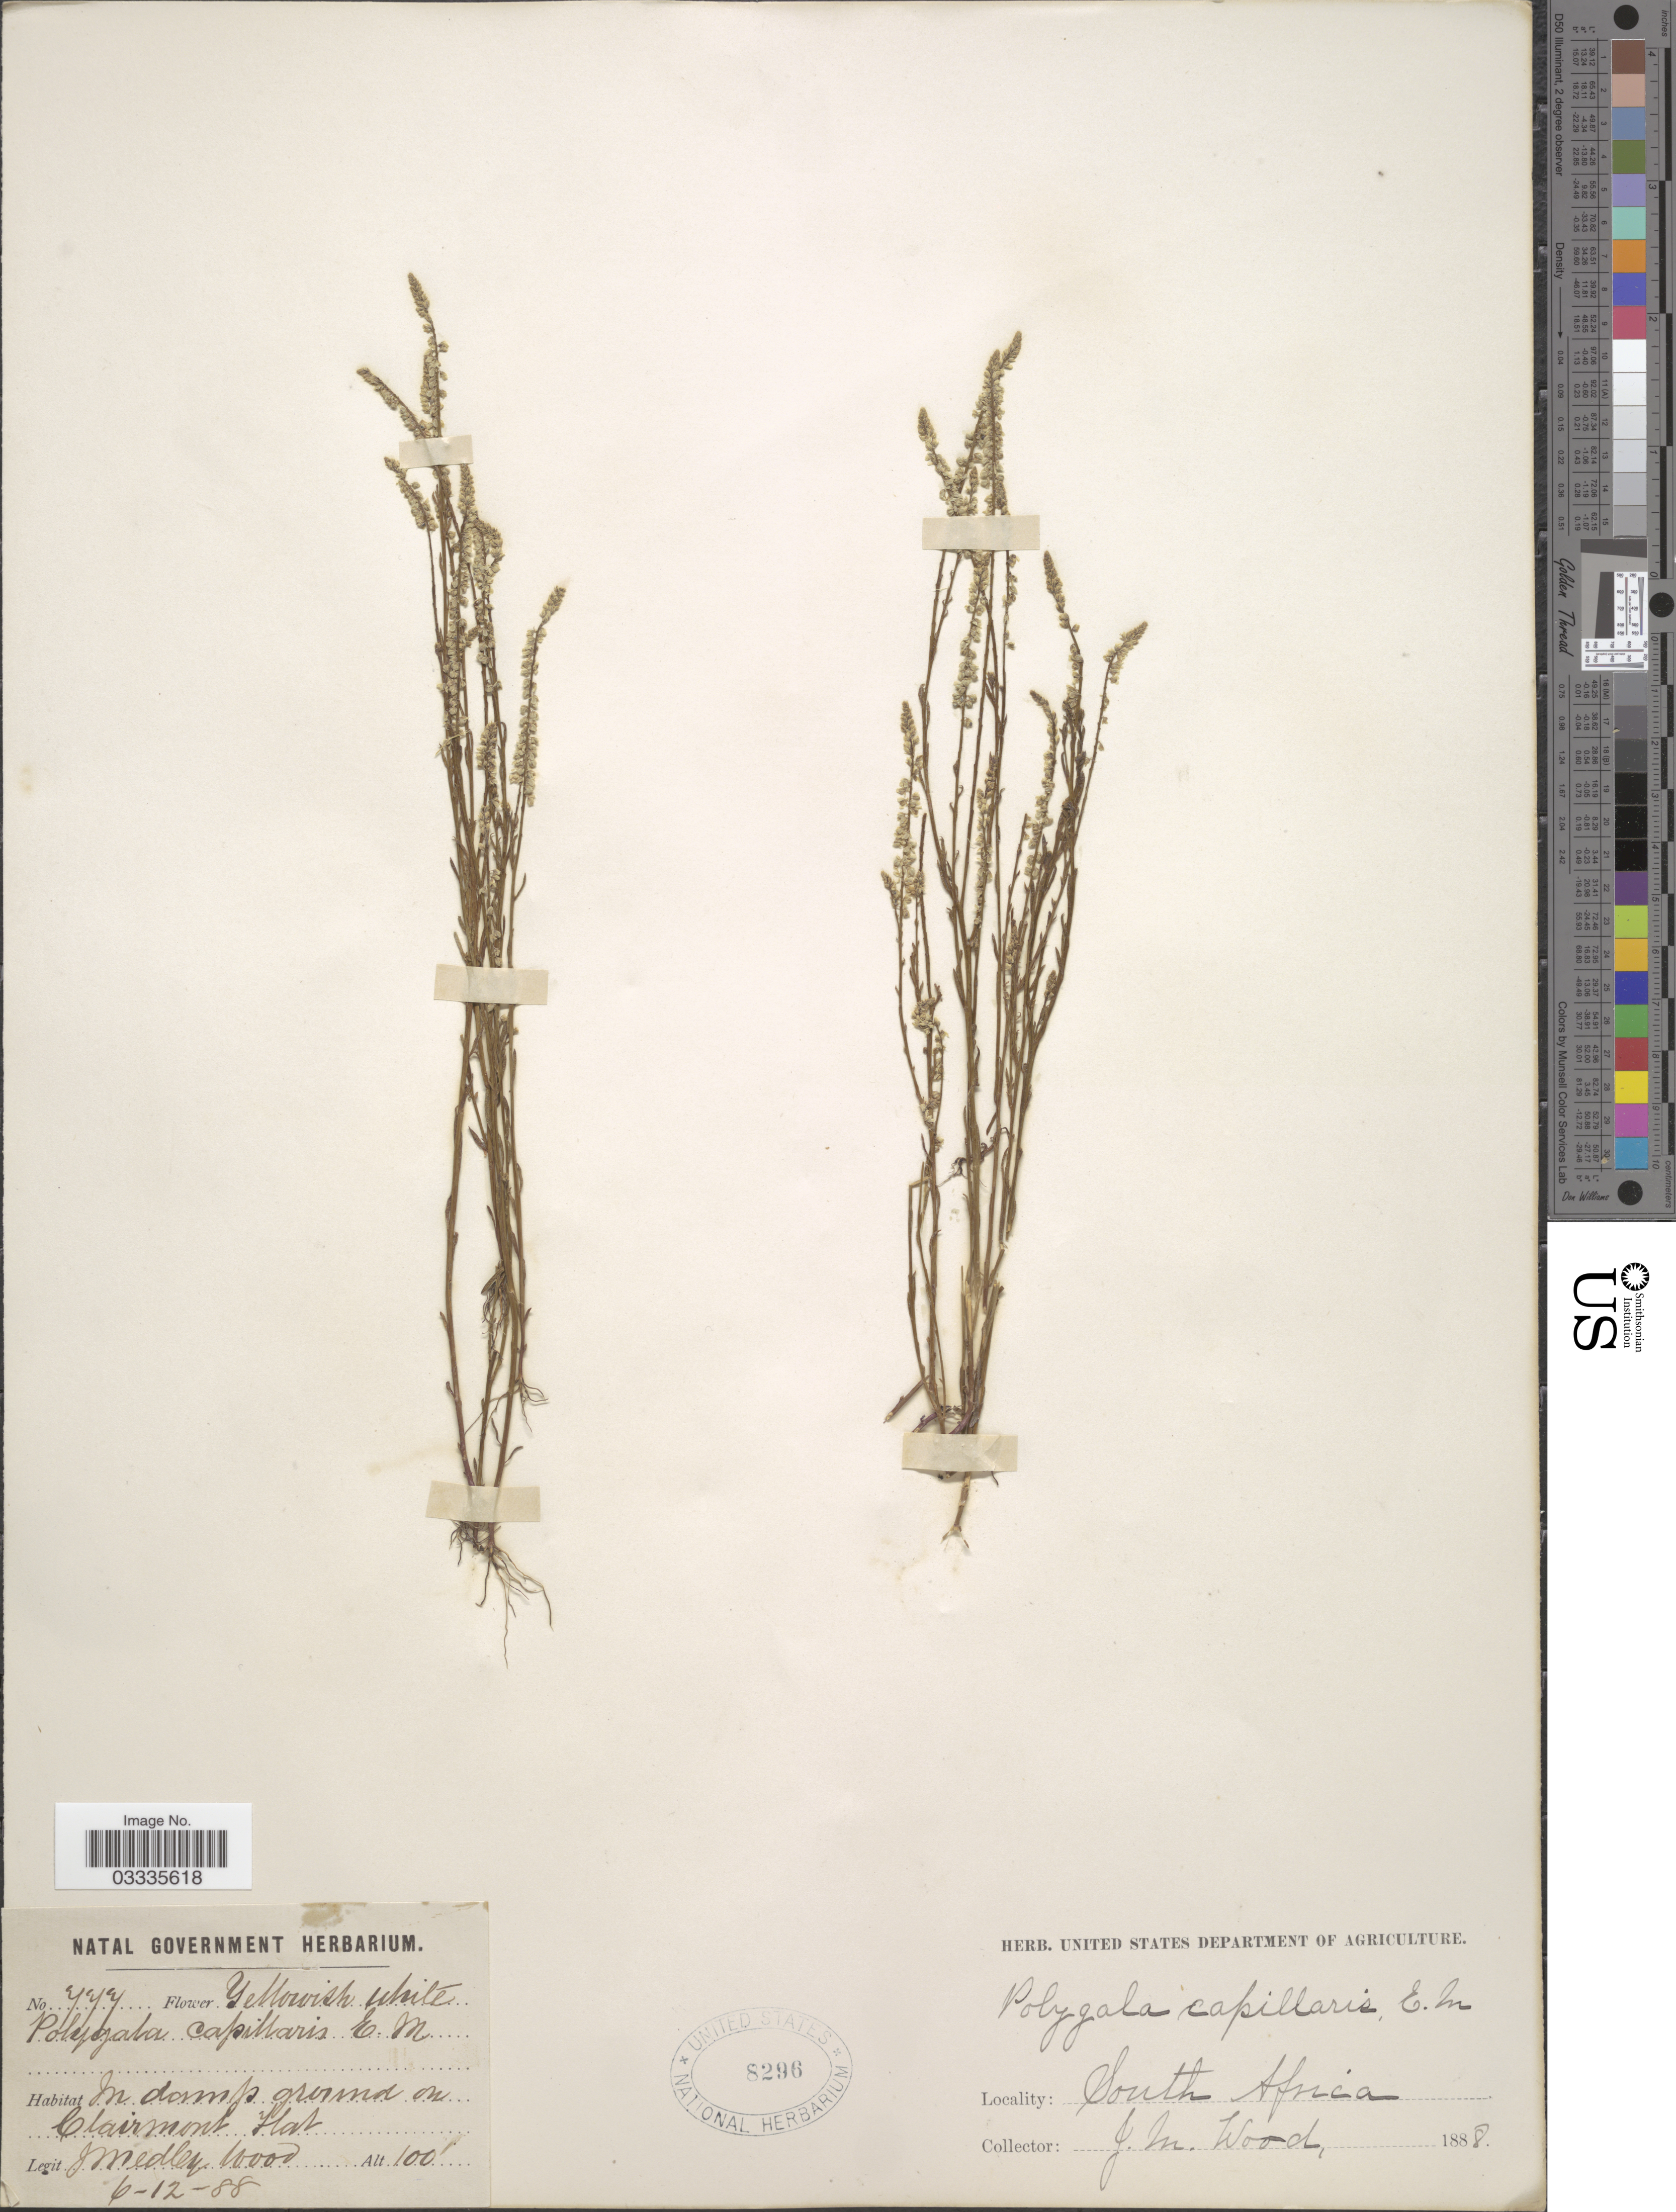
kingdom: Plantae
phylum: Tracheophyta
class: Magnoliopsida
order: Fabales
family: Polygalaceae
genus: Polygala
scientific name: Polygala capillaris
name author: E. Mey. ex Harv.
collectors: J. M. Wood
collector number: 777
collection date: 1888-12-06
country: South Africa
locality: In damp ground on Clairmont Flat.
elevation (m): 30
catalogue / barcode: US 8296